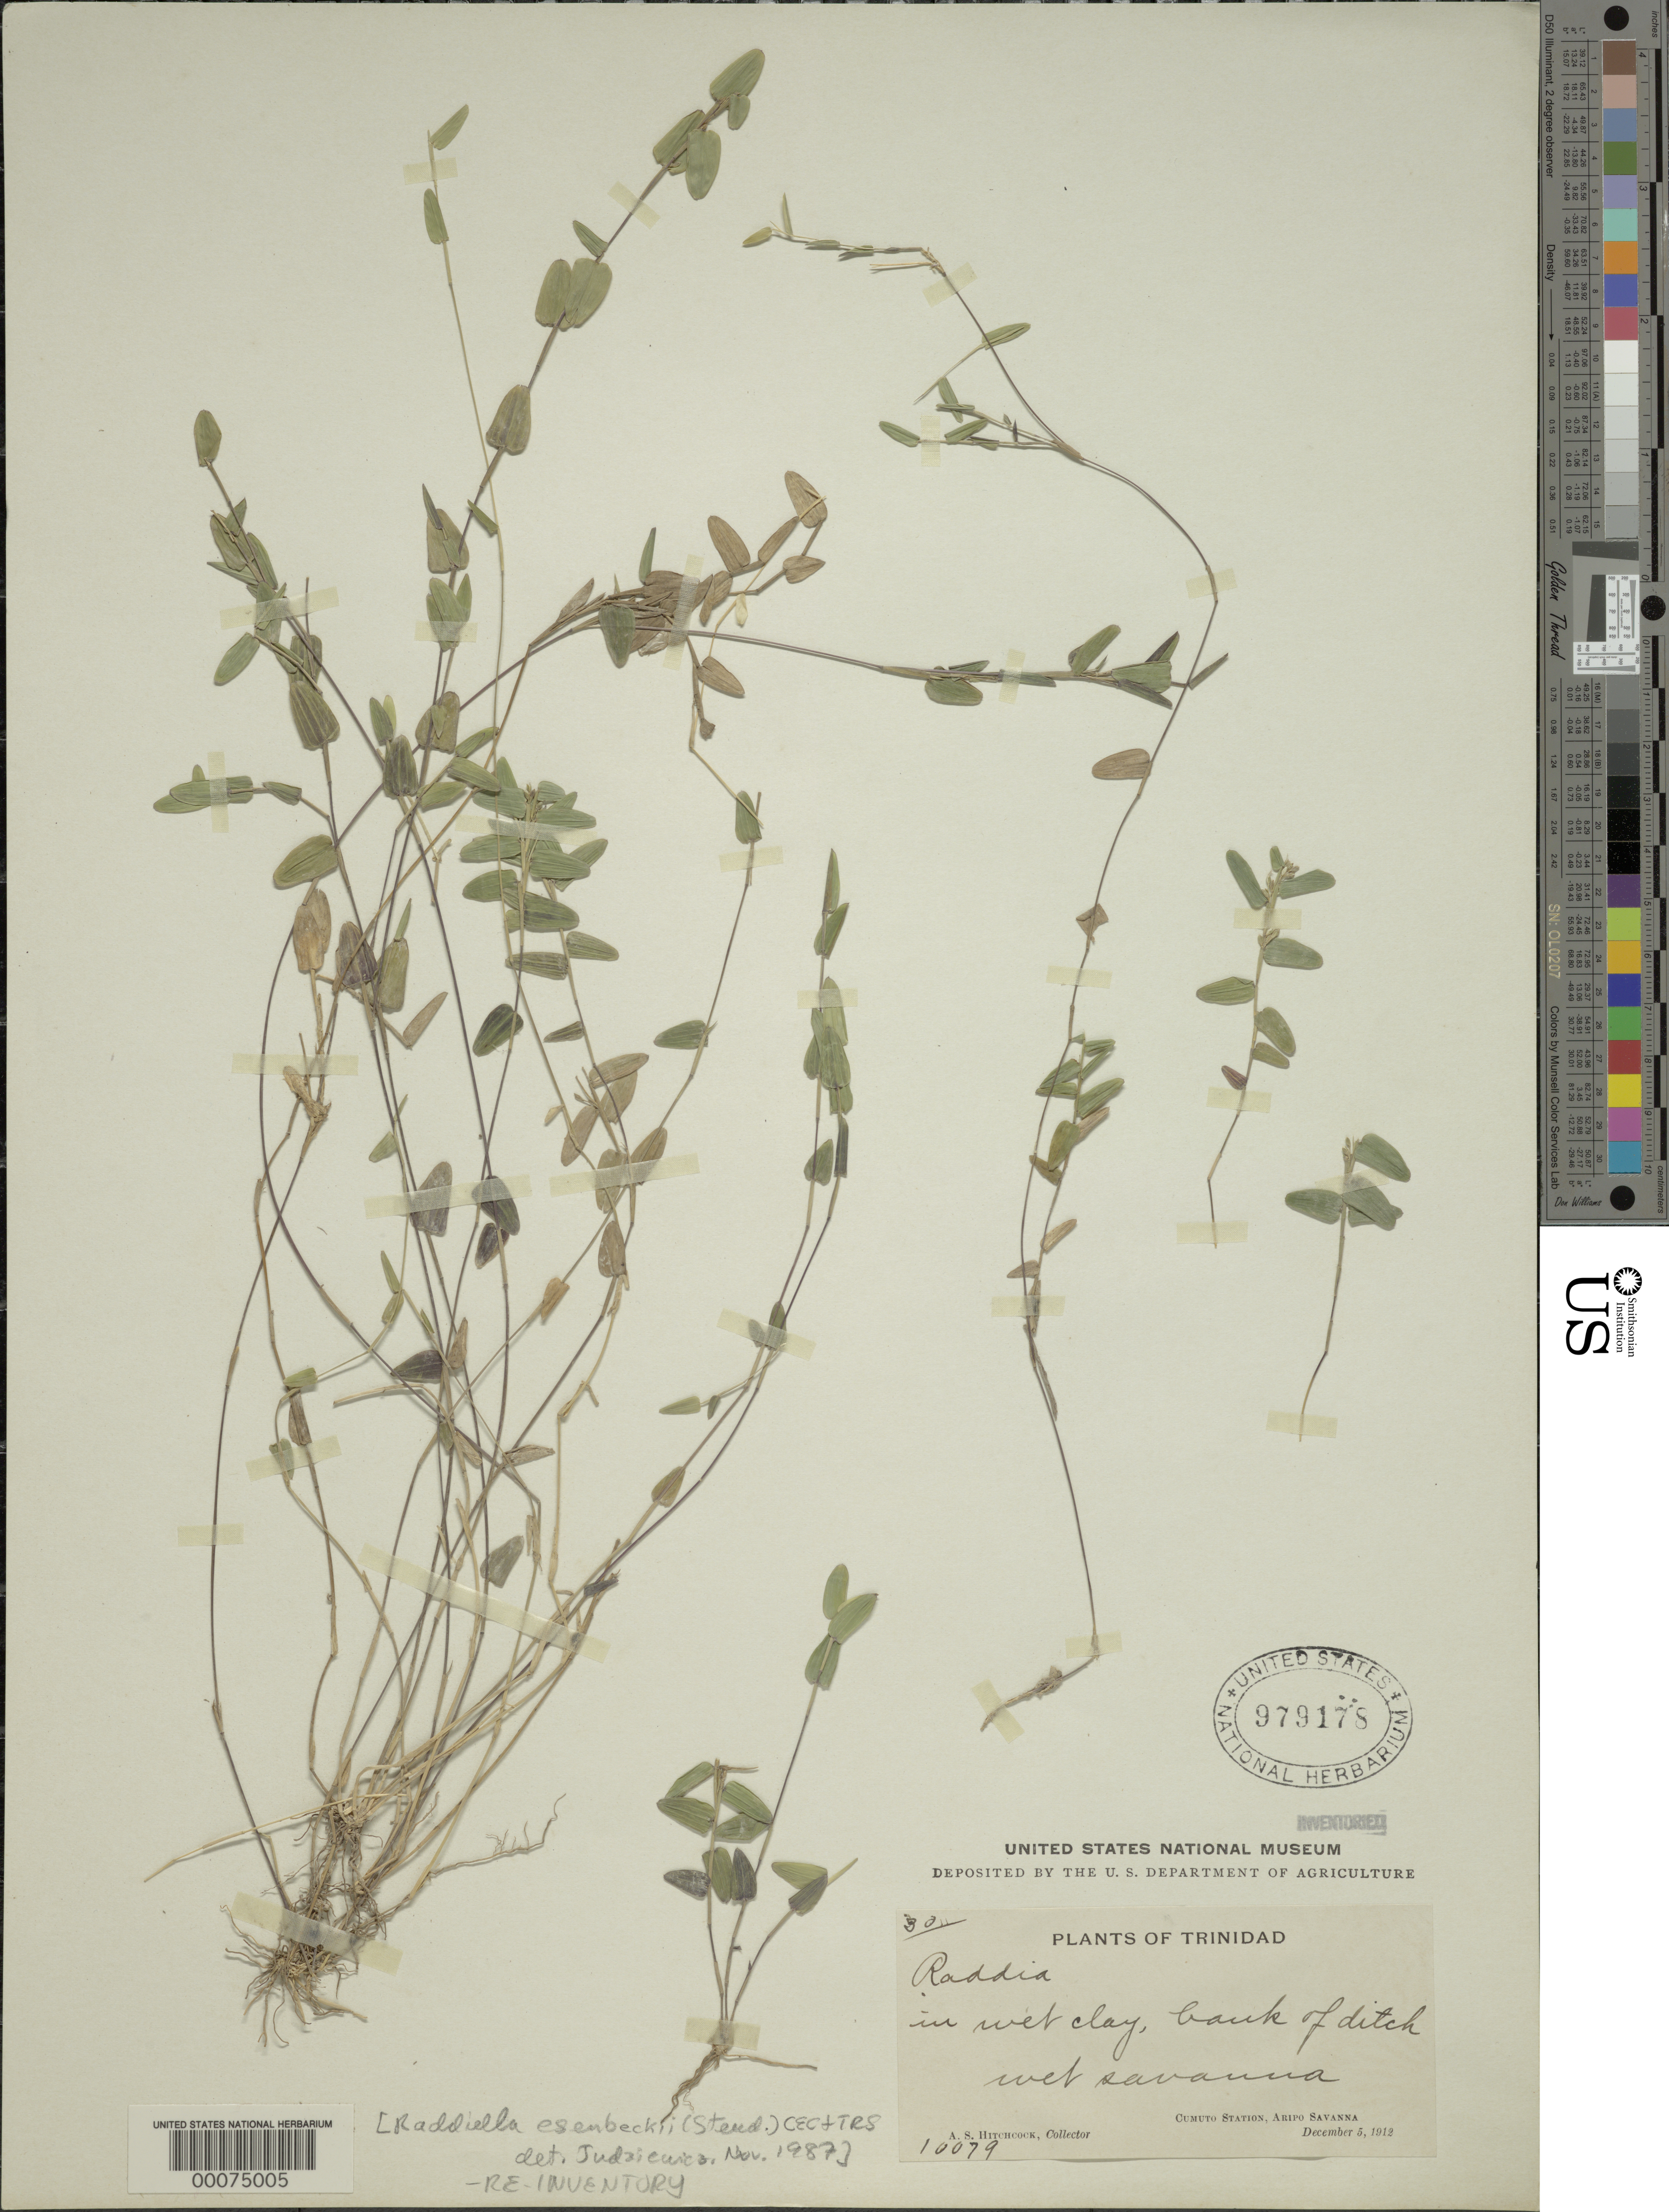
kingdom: Plantae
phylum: Tracheophyta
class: Liliopsida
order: Poales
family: Poaceae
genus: Raddia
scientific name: Raddia esenbeckii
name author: (Steud.) C. E. Calderón & Soderstr.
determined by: Judziewicz, E. J.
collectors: A. S. Hitchcock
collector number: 10079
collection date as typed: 05 Dec 1912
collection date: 1912-12-05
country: Trinidad and Tobago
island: Trinidad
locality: Cumuto station, aripo savanna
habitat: In wet clay, bank of ditch, wet savanna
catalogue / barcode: US 979178